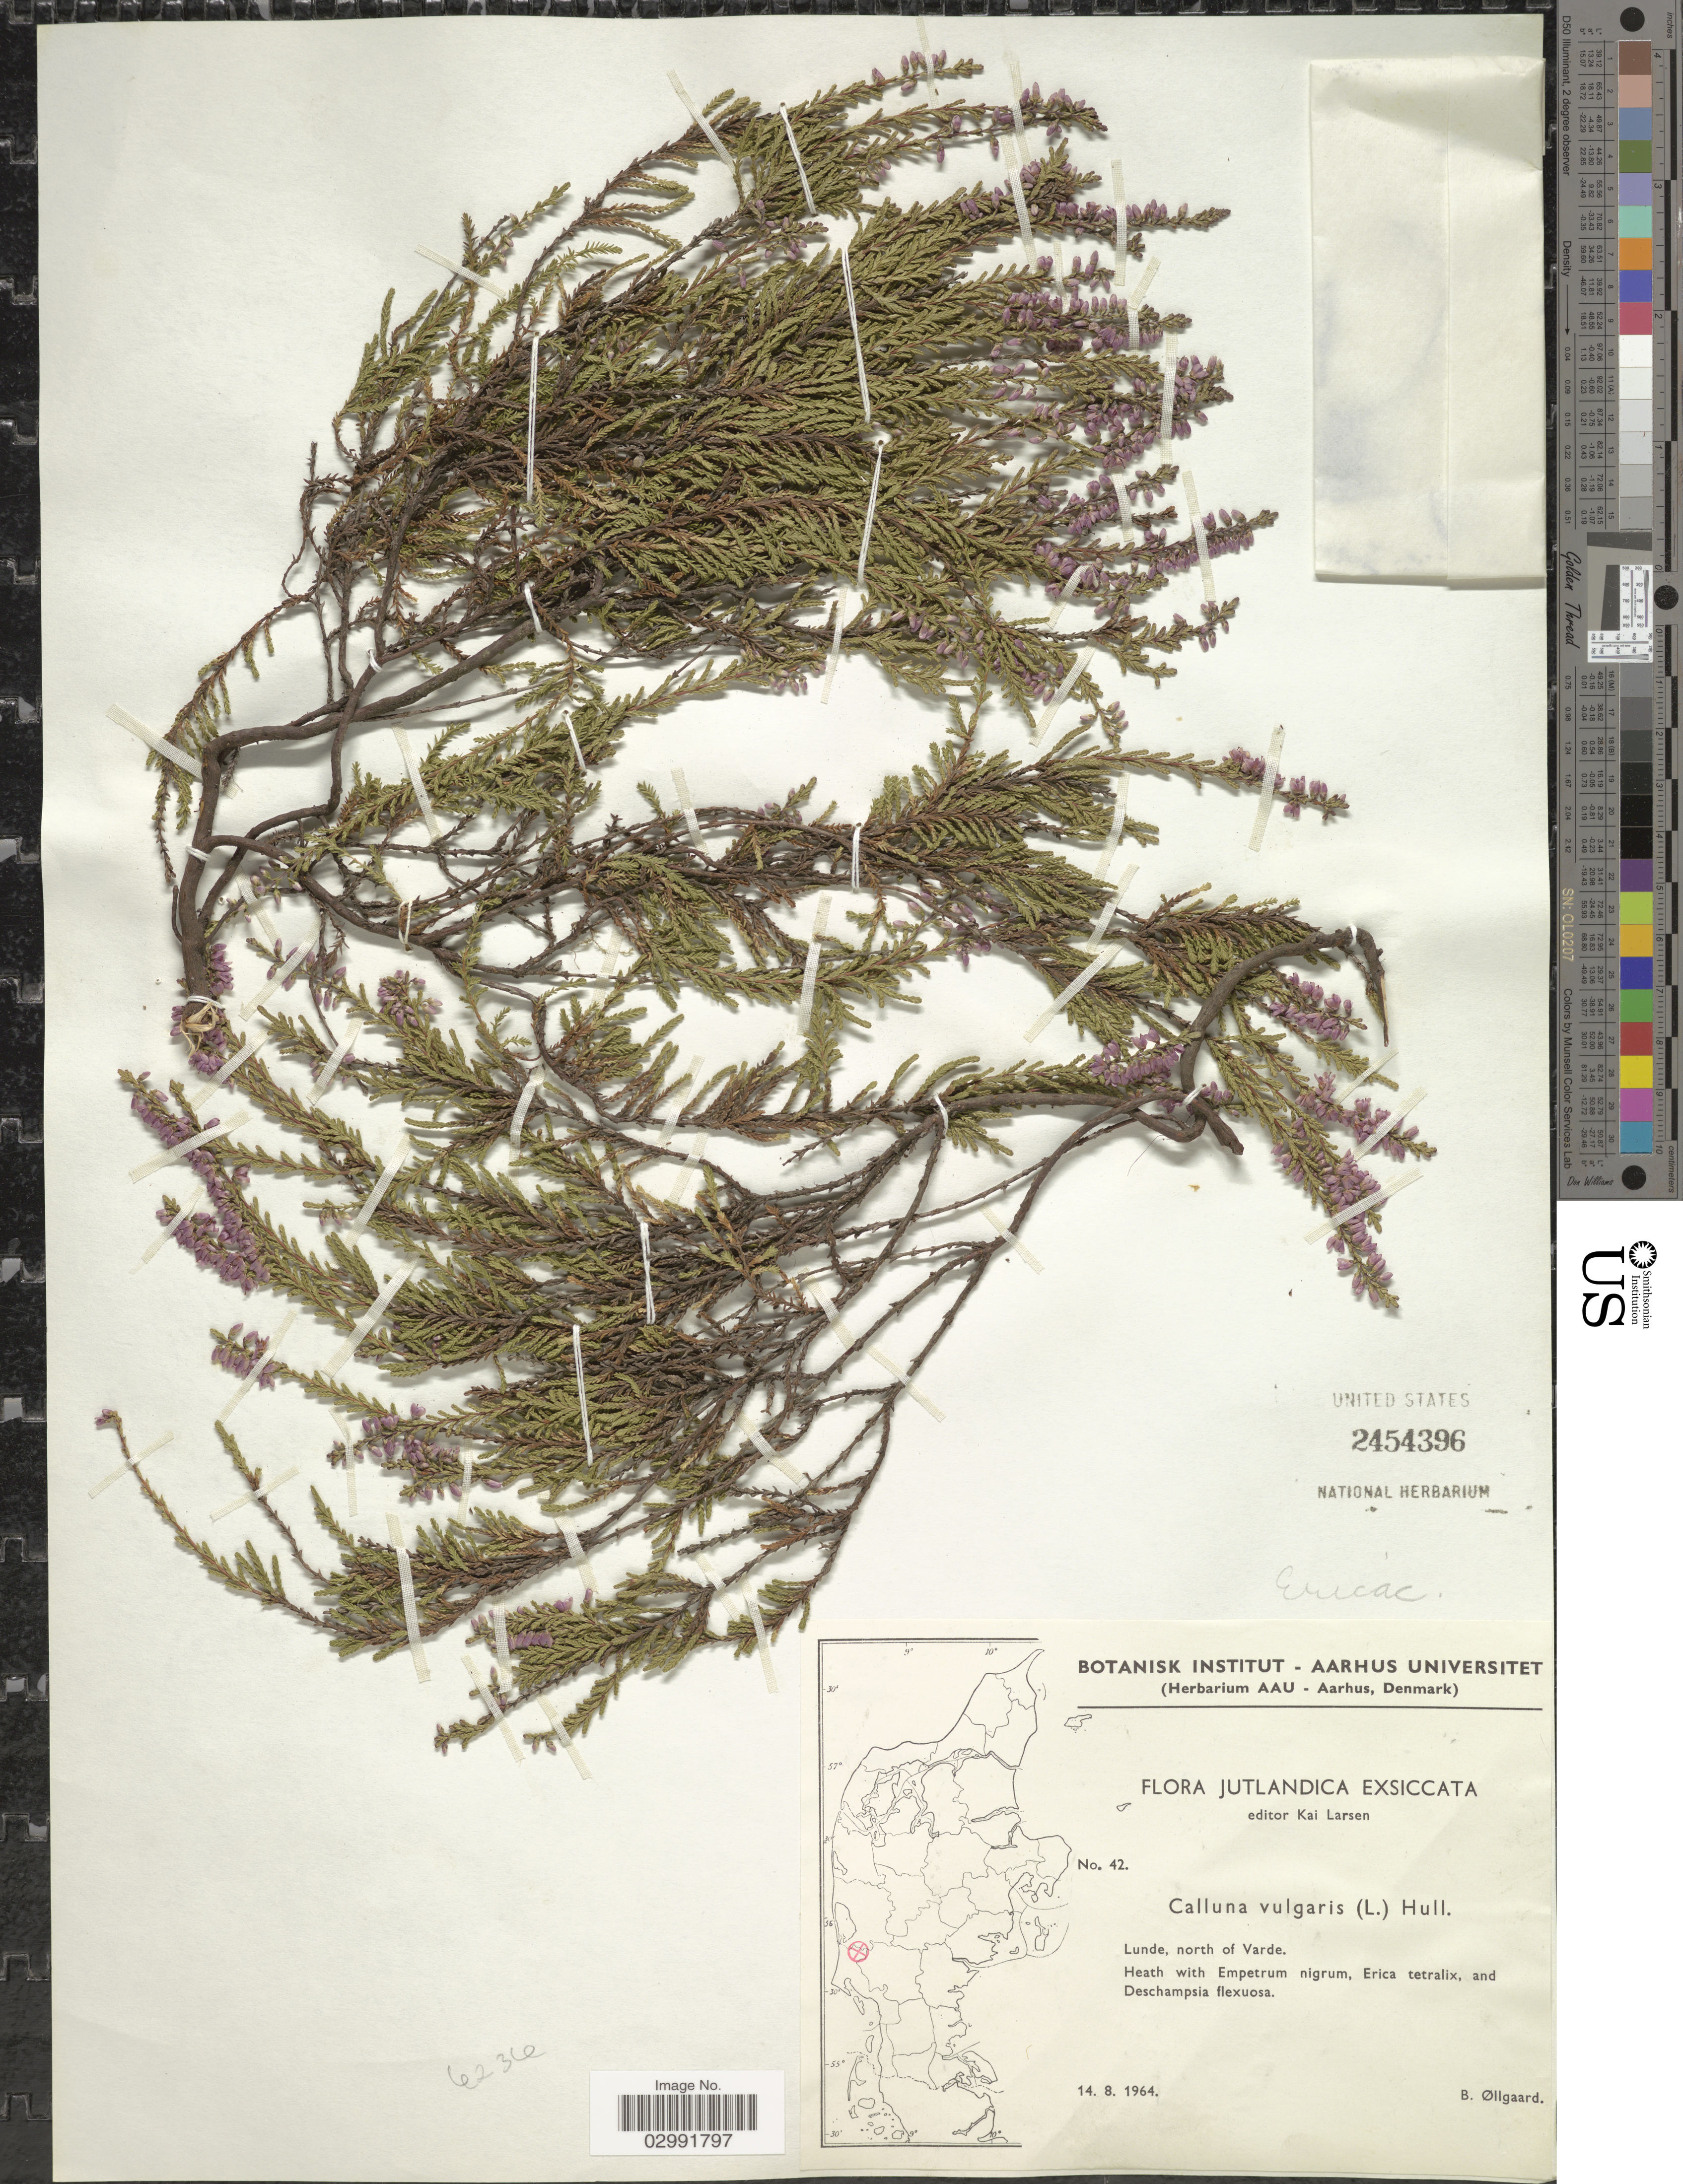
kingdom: Plantae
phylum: Tracheophyta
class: Magnoliopsida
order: Ericales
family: Ericaceae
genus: Calluna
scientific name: Calluna vulgaris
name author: (L.) Hull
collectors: B. Øllgaard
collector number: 42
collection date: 1964-08-14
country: Denmark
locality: Jutlandica. Lunde, north of Varde.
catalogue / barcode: US 2454396